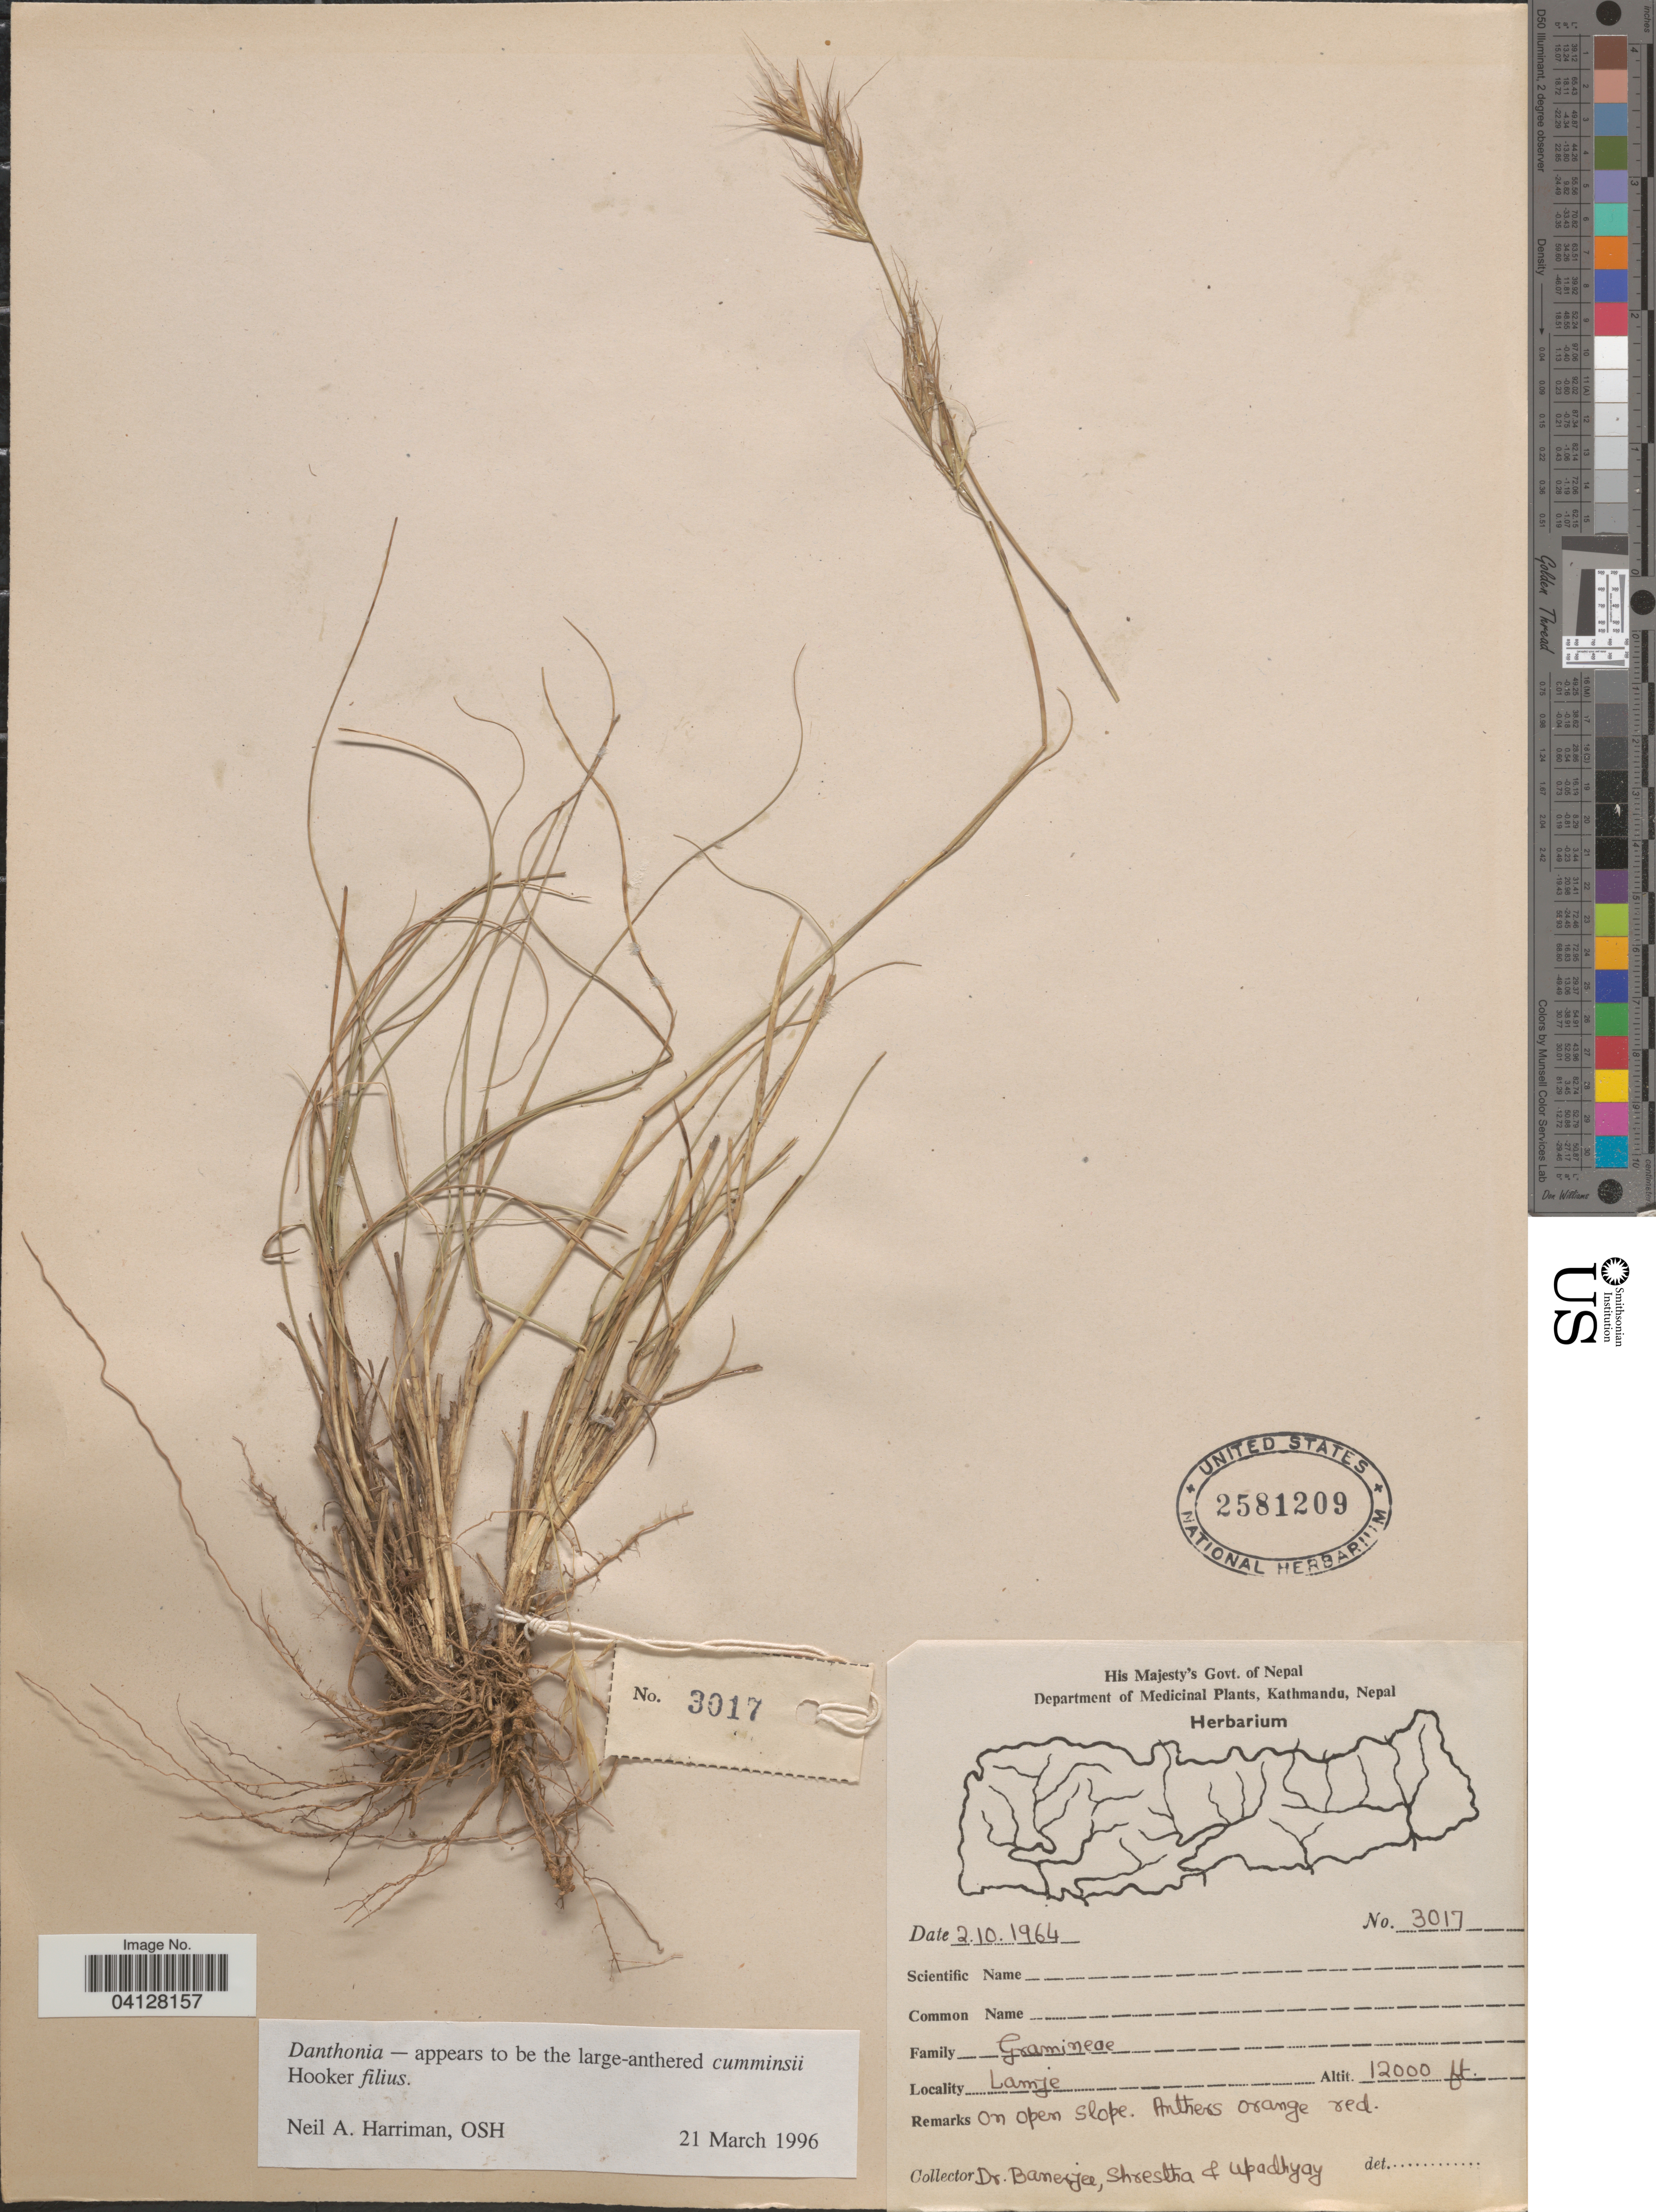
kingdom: Plantae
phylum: Tracheophyta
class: Liliopsida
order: Poales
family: Poaceae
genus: Danthonia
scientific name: Danthonia cumminsii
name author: Hook. f.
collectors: Banerjee, -. Shrestha & Upadhyay, --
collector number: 3017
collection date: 1964-10-02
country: Nepal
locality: Lamje.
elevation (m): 3658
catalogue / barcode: US 2581209